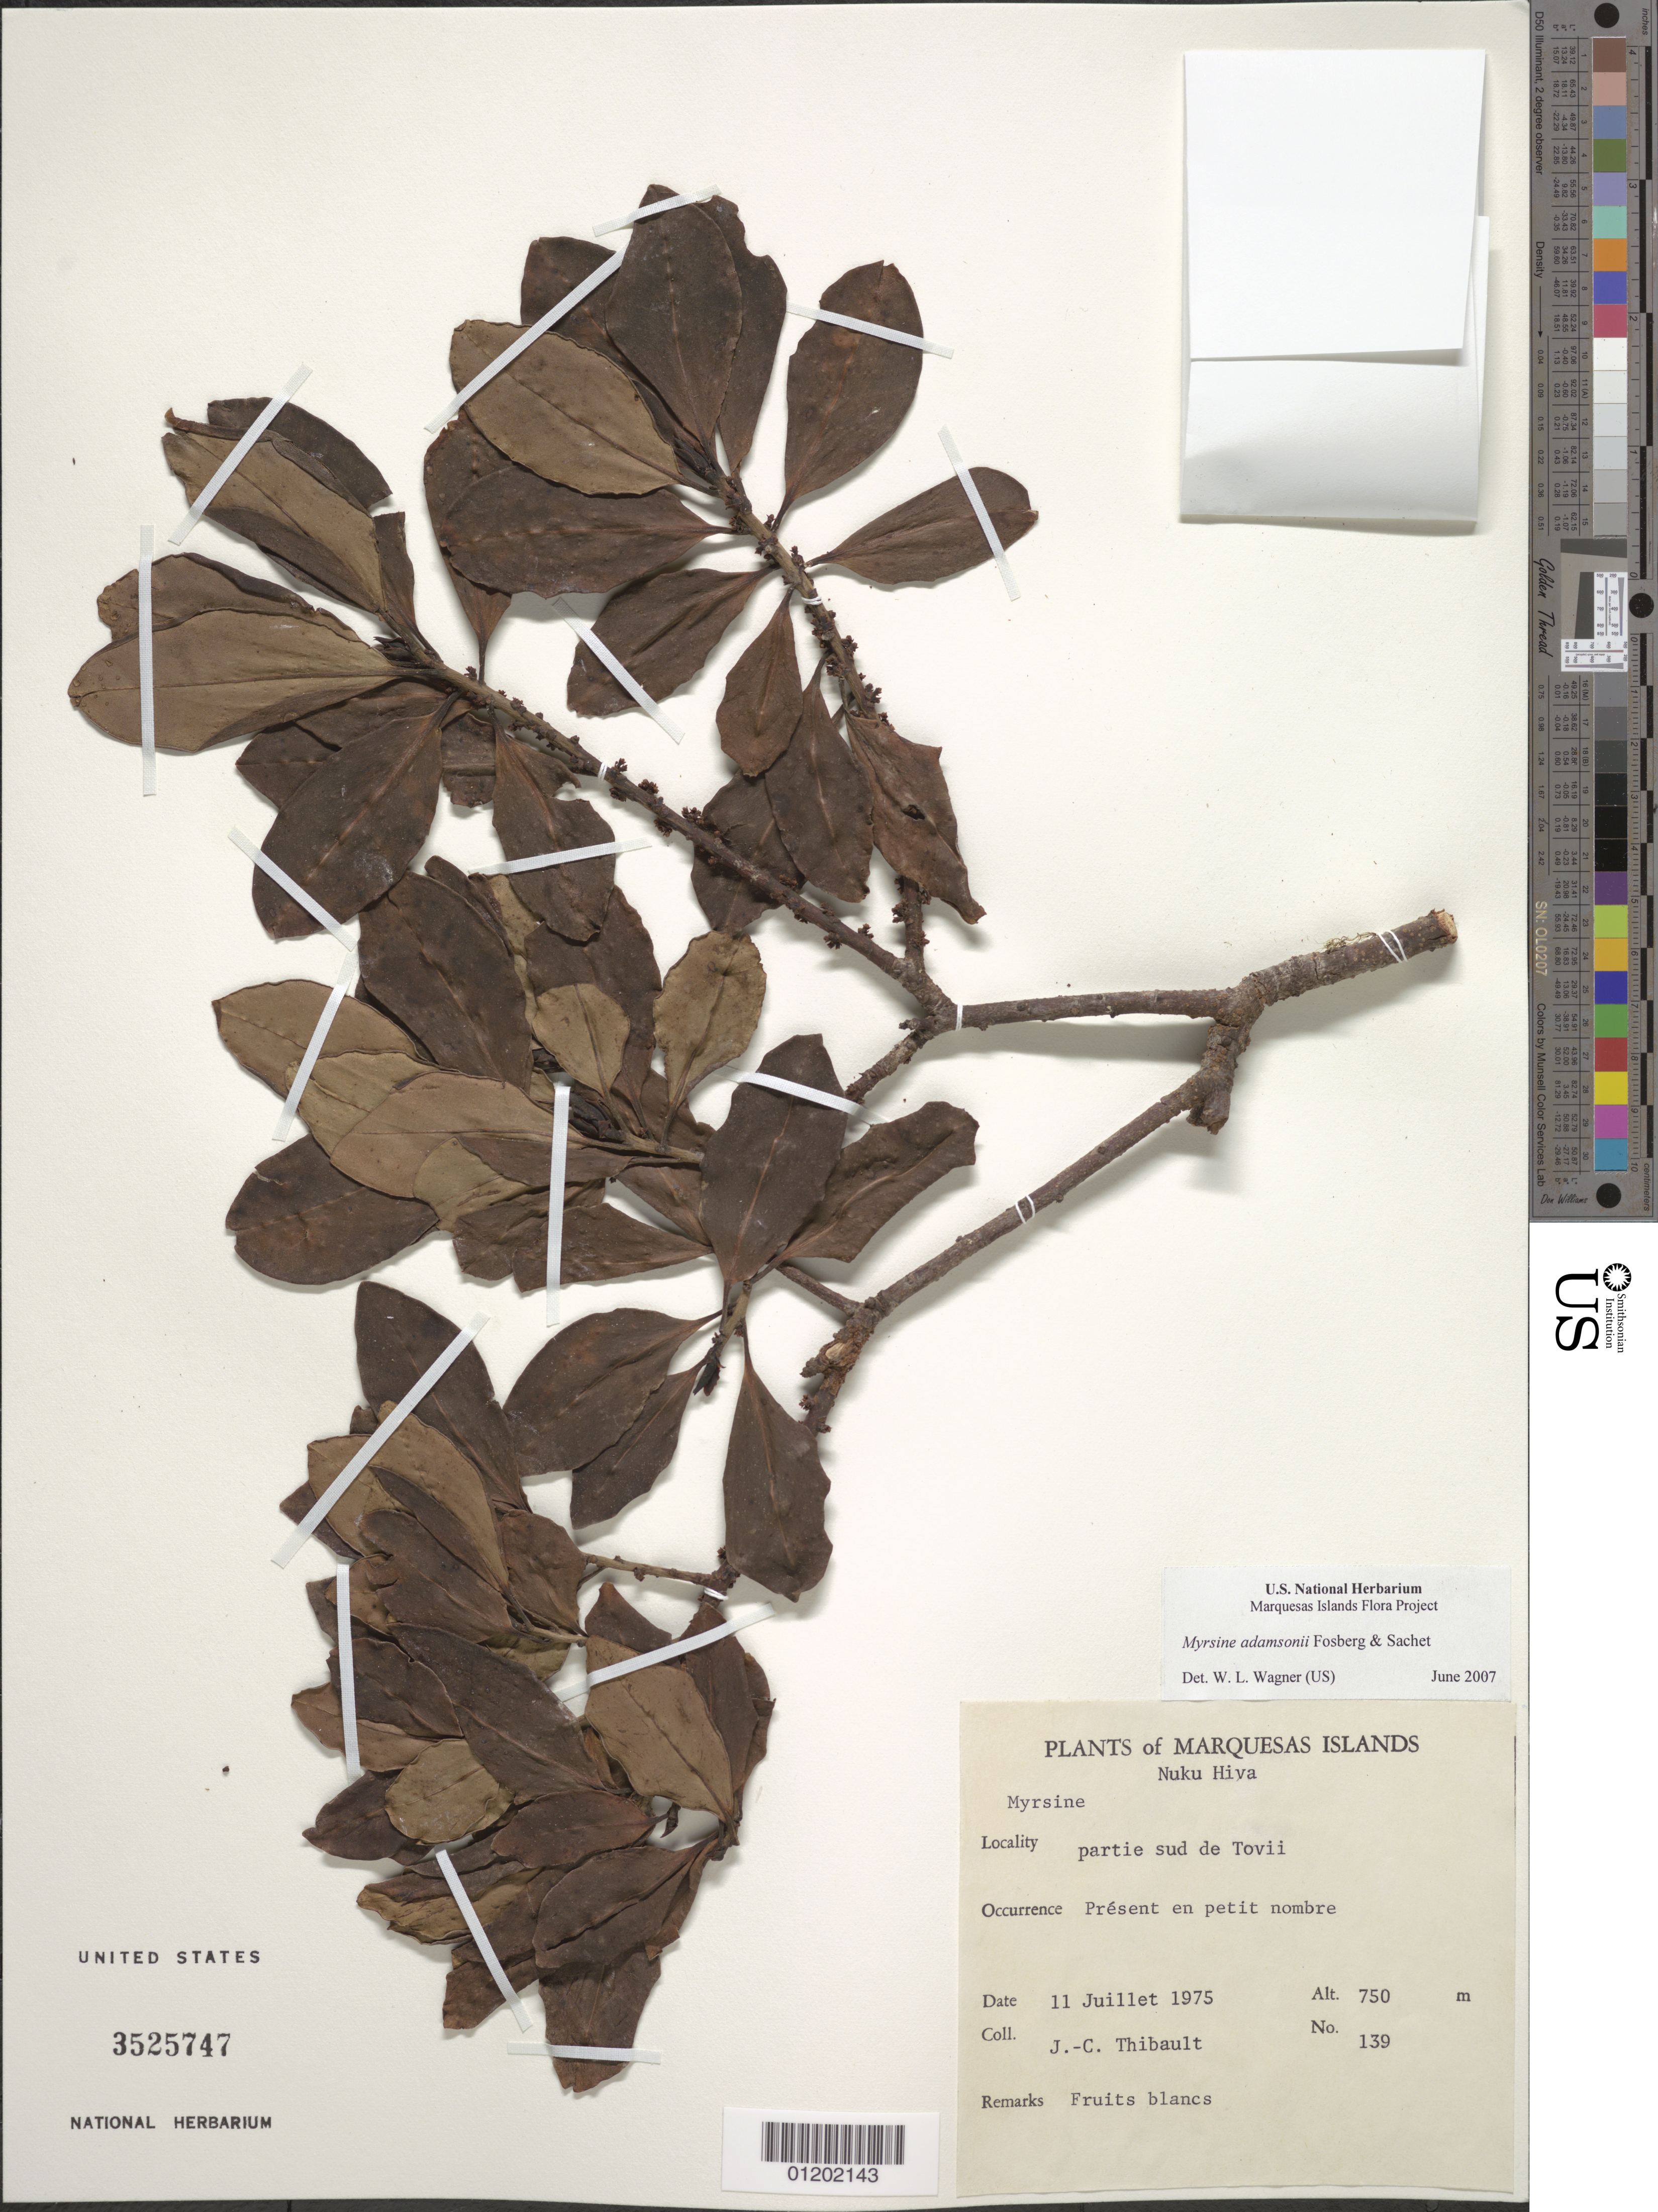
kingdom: Plantae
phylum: Tracheophyta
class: Magnoliopsida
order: Ericales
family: Primulaceae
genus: Myrsine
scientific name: Myrsine adamsonii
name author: Fosberg & Sachet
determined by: Wagner, W. L., (BOT), Smithsonian Institution - National Museum of Natural History (UNITED STATES)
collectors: J. Thibault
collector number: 139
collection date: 1975-07-11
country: French Polynesia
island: Nuku Hiva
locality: Partie S de Toovii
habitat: Présent en petit nombre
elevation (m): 750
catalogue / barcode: US 3525747